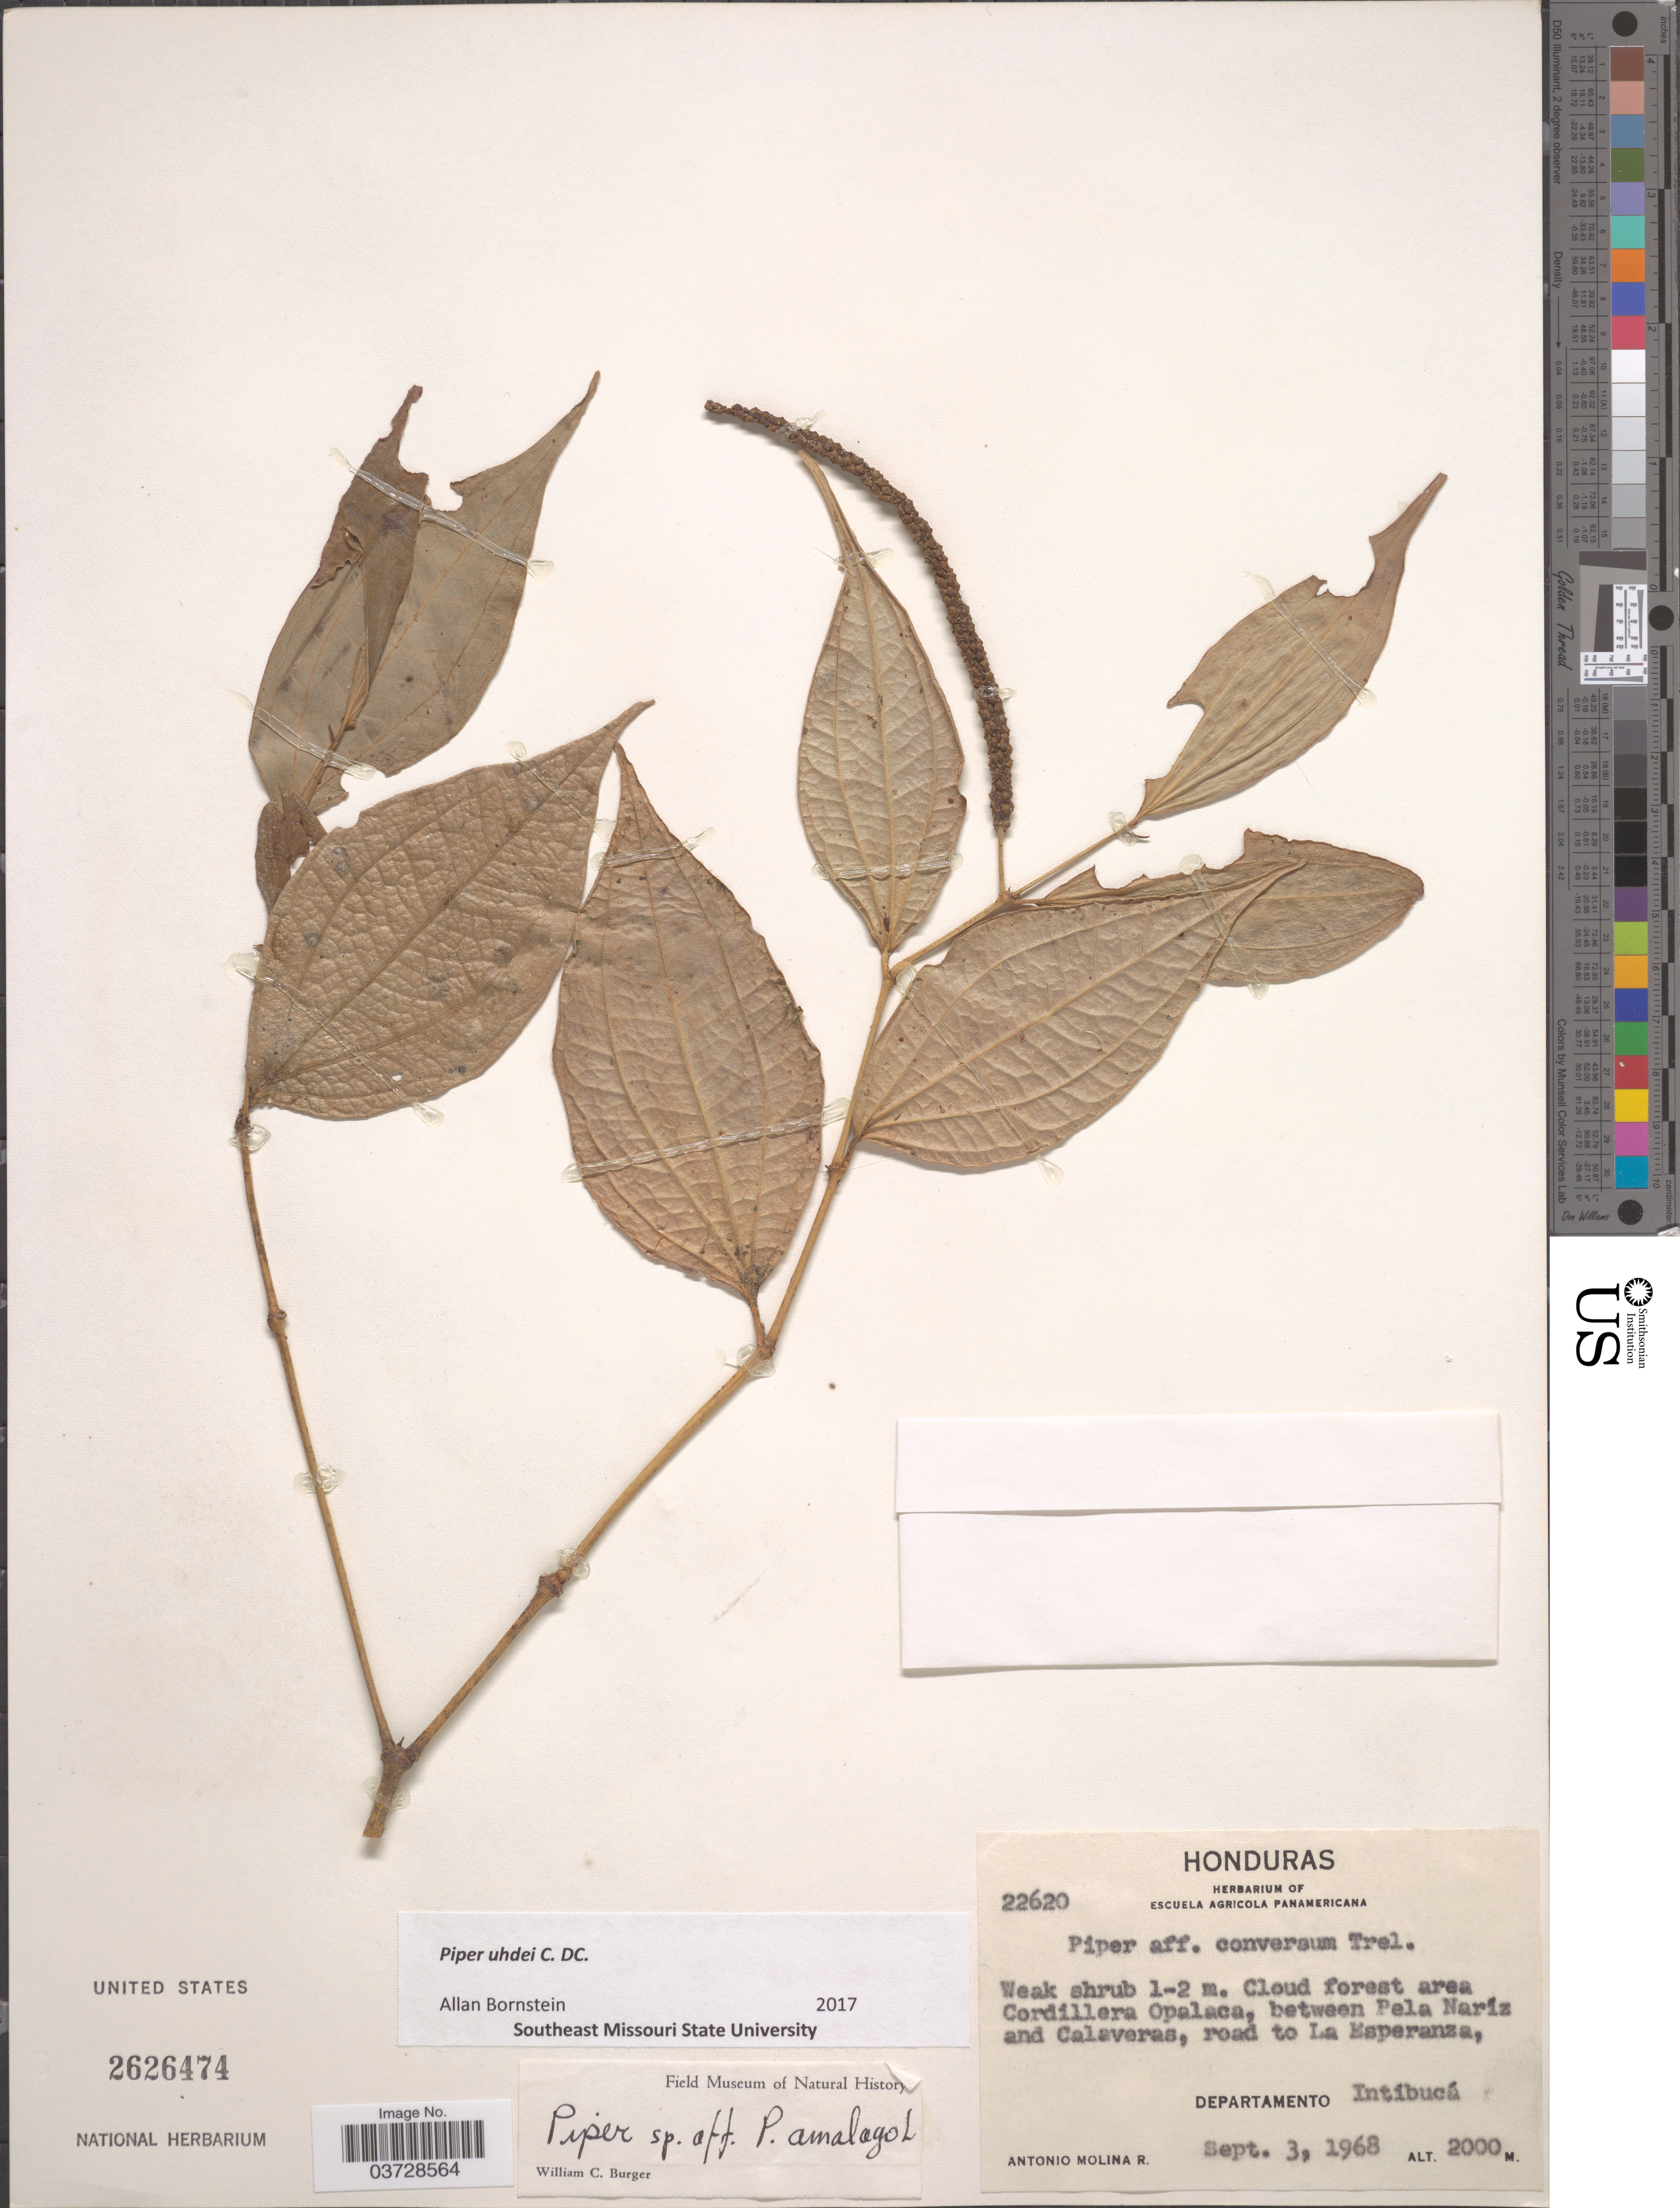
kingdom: Plantae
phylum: Tracheophyta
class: Magnoliopsida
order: Piperales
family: Piperaceae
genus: Piper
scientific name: Piper uhdei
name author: C. DC.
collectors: A. Molina R.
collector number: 22620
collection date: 1968-09-03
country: Honduras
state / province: Intibuca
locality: Cloud forest area Cordillera Opalaca, between Pela Naríz and Calaveras, road to La Esperanza, Departamento Intibucá.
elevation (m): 2000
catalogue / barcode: US 2626474